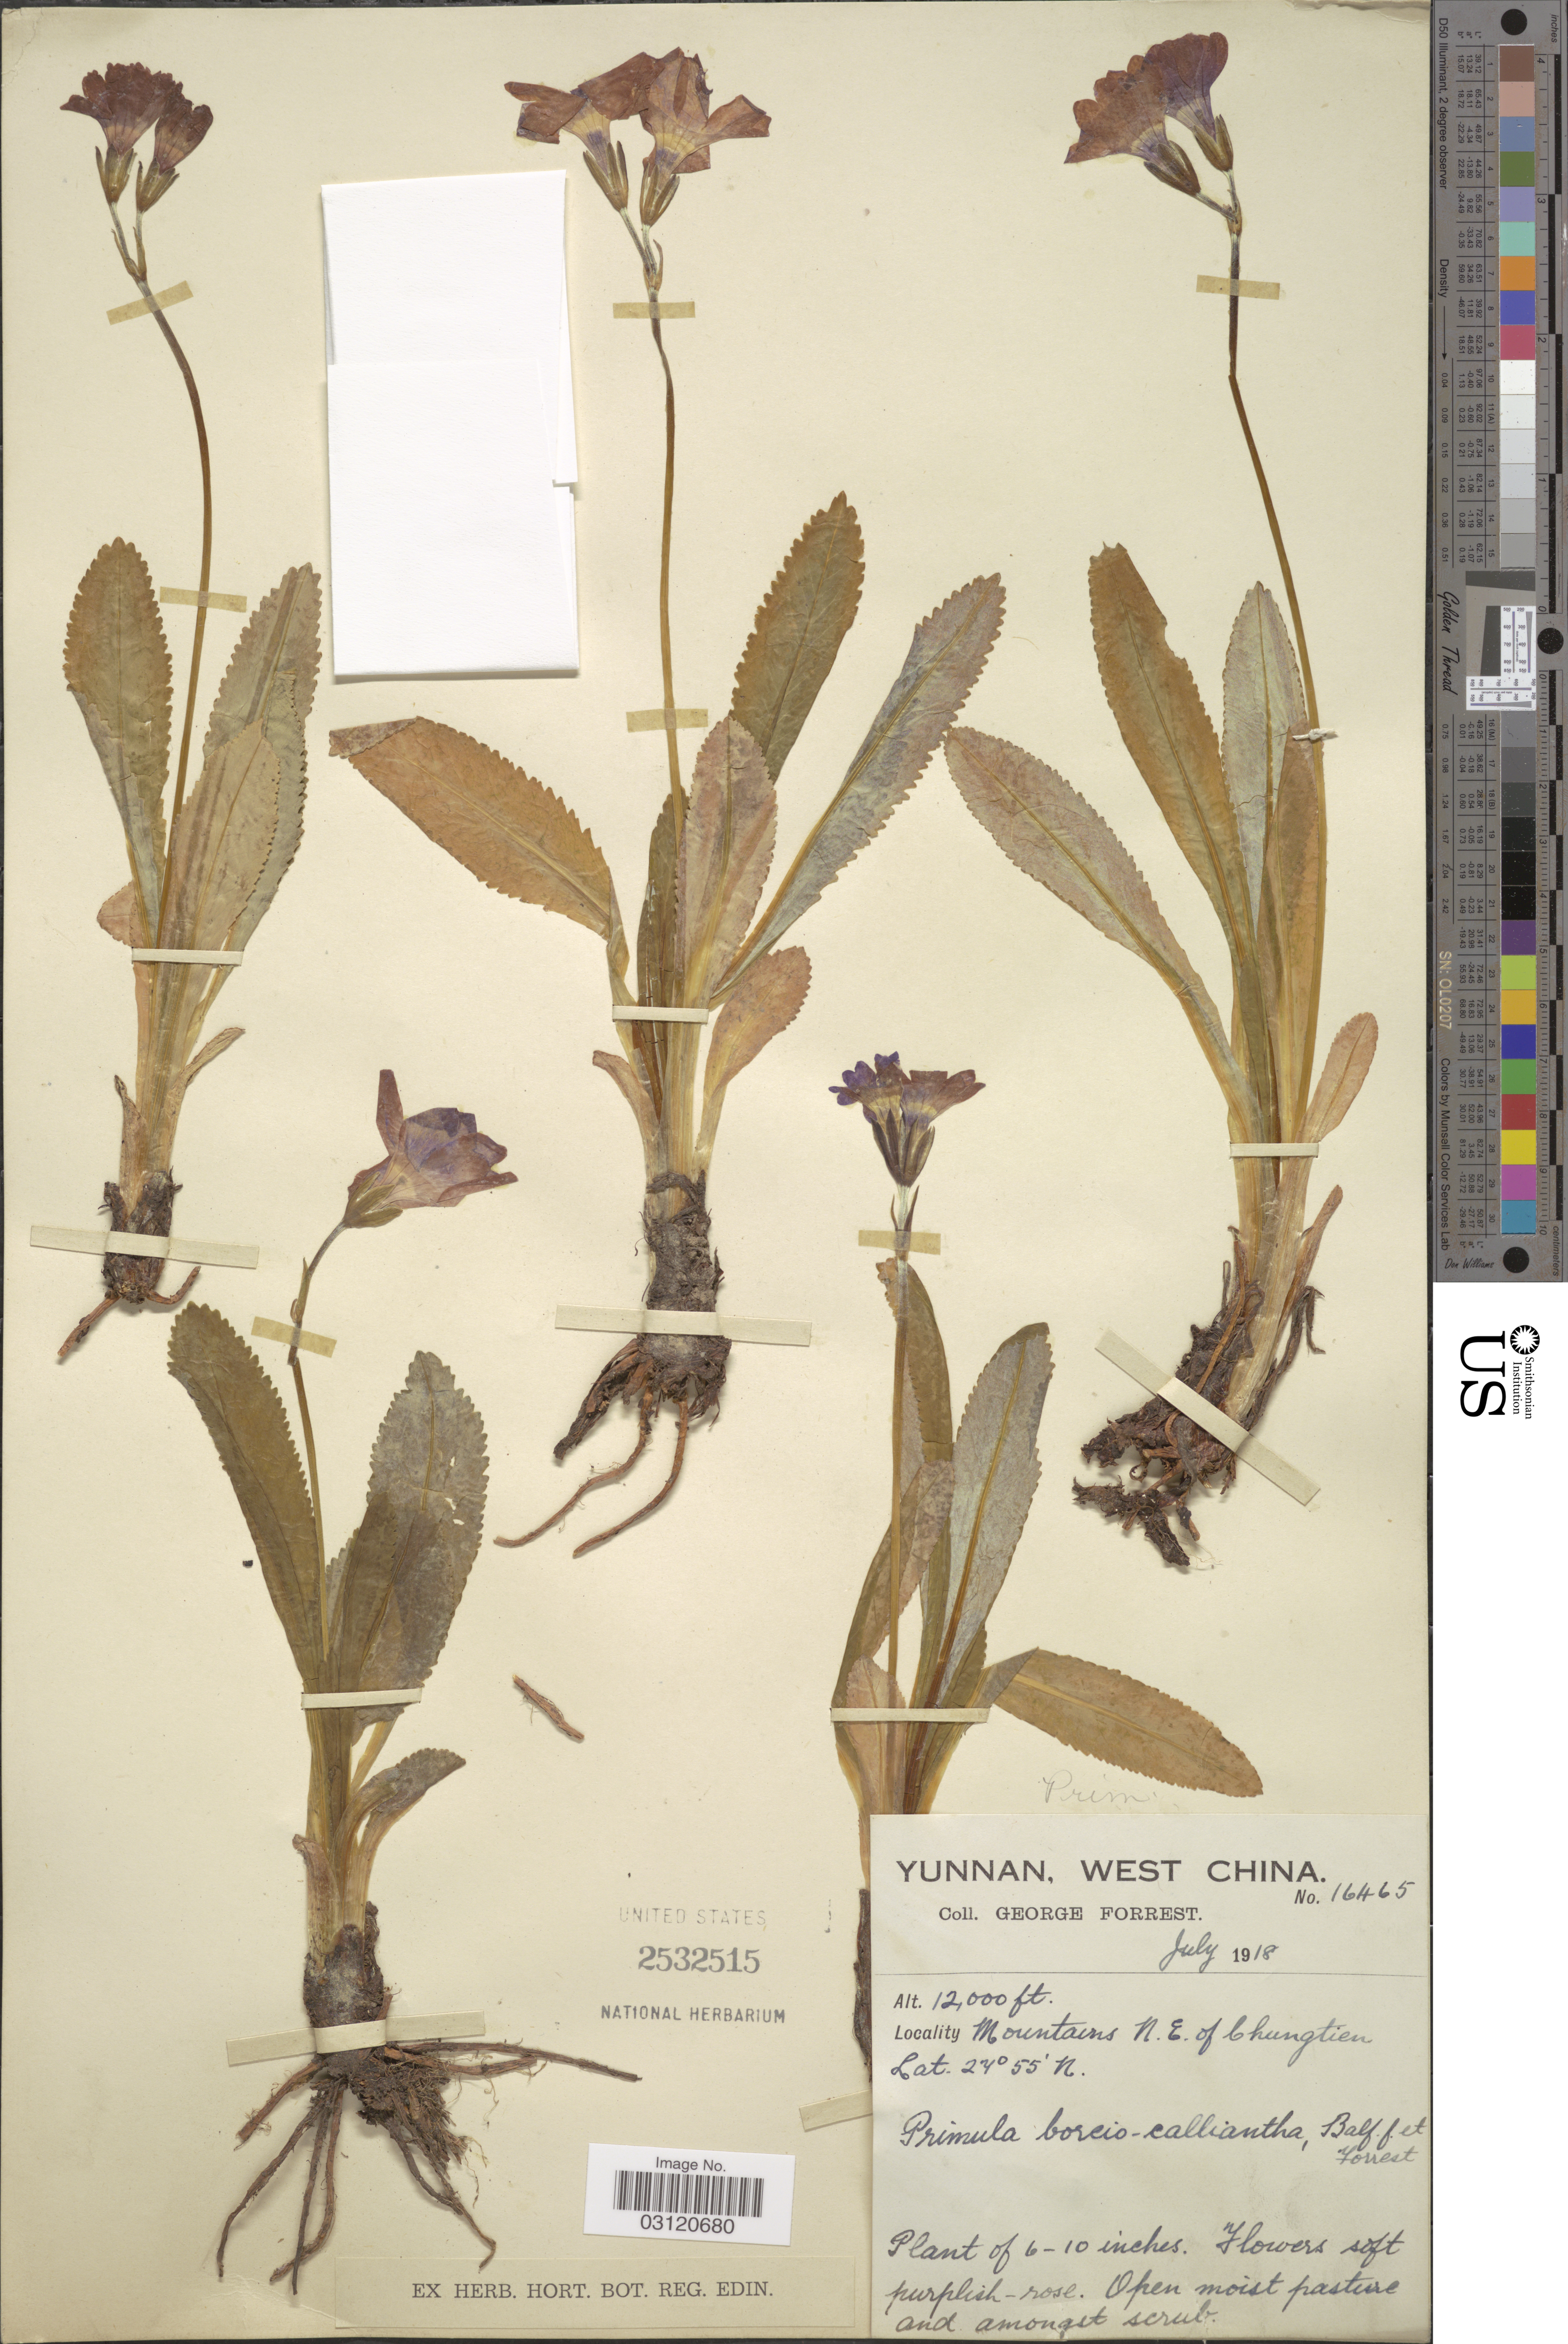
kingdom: Plantae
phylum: Tracheophyta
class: Magnoliopsida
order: Ericales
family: Primulaceae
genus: Primula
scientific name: Primula boreiocalliantha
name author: Balf. f. & Forrest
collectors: G. Forrest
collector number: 16465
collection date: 1918-07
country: China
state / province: Yunnan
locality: West China, Mountains N.E. of Chungtien.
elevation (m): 3658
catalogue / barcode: US 2532515